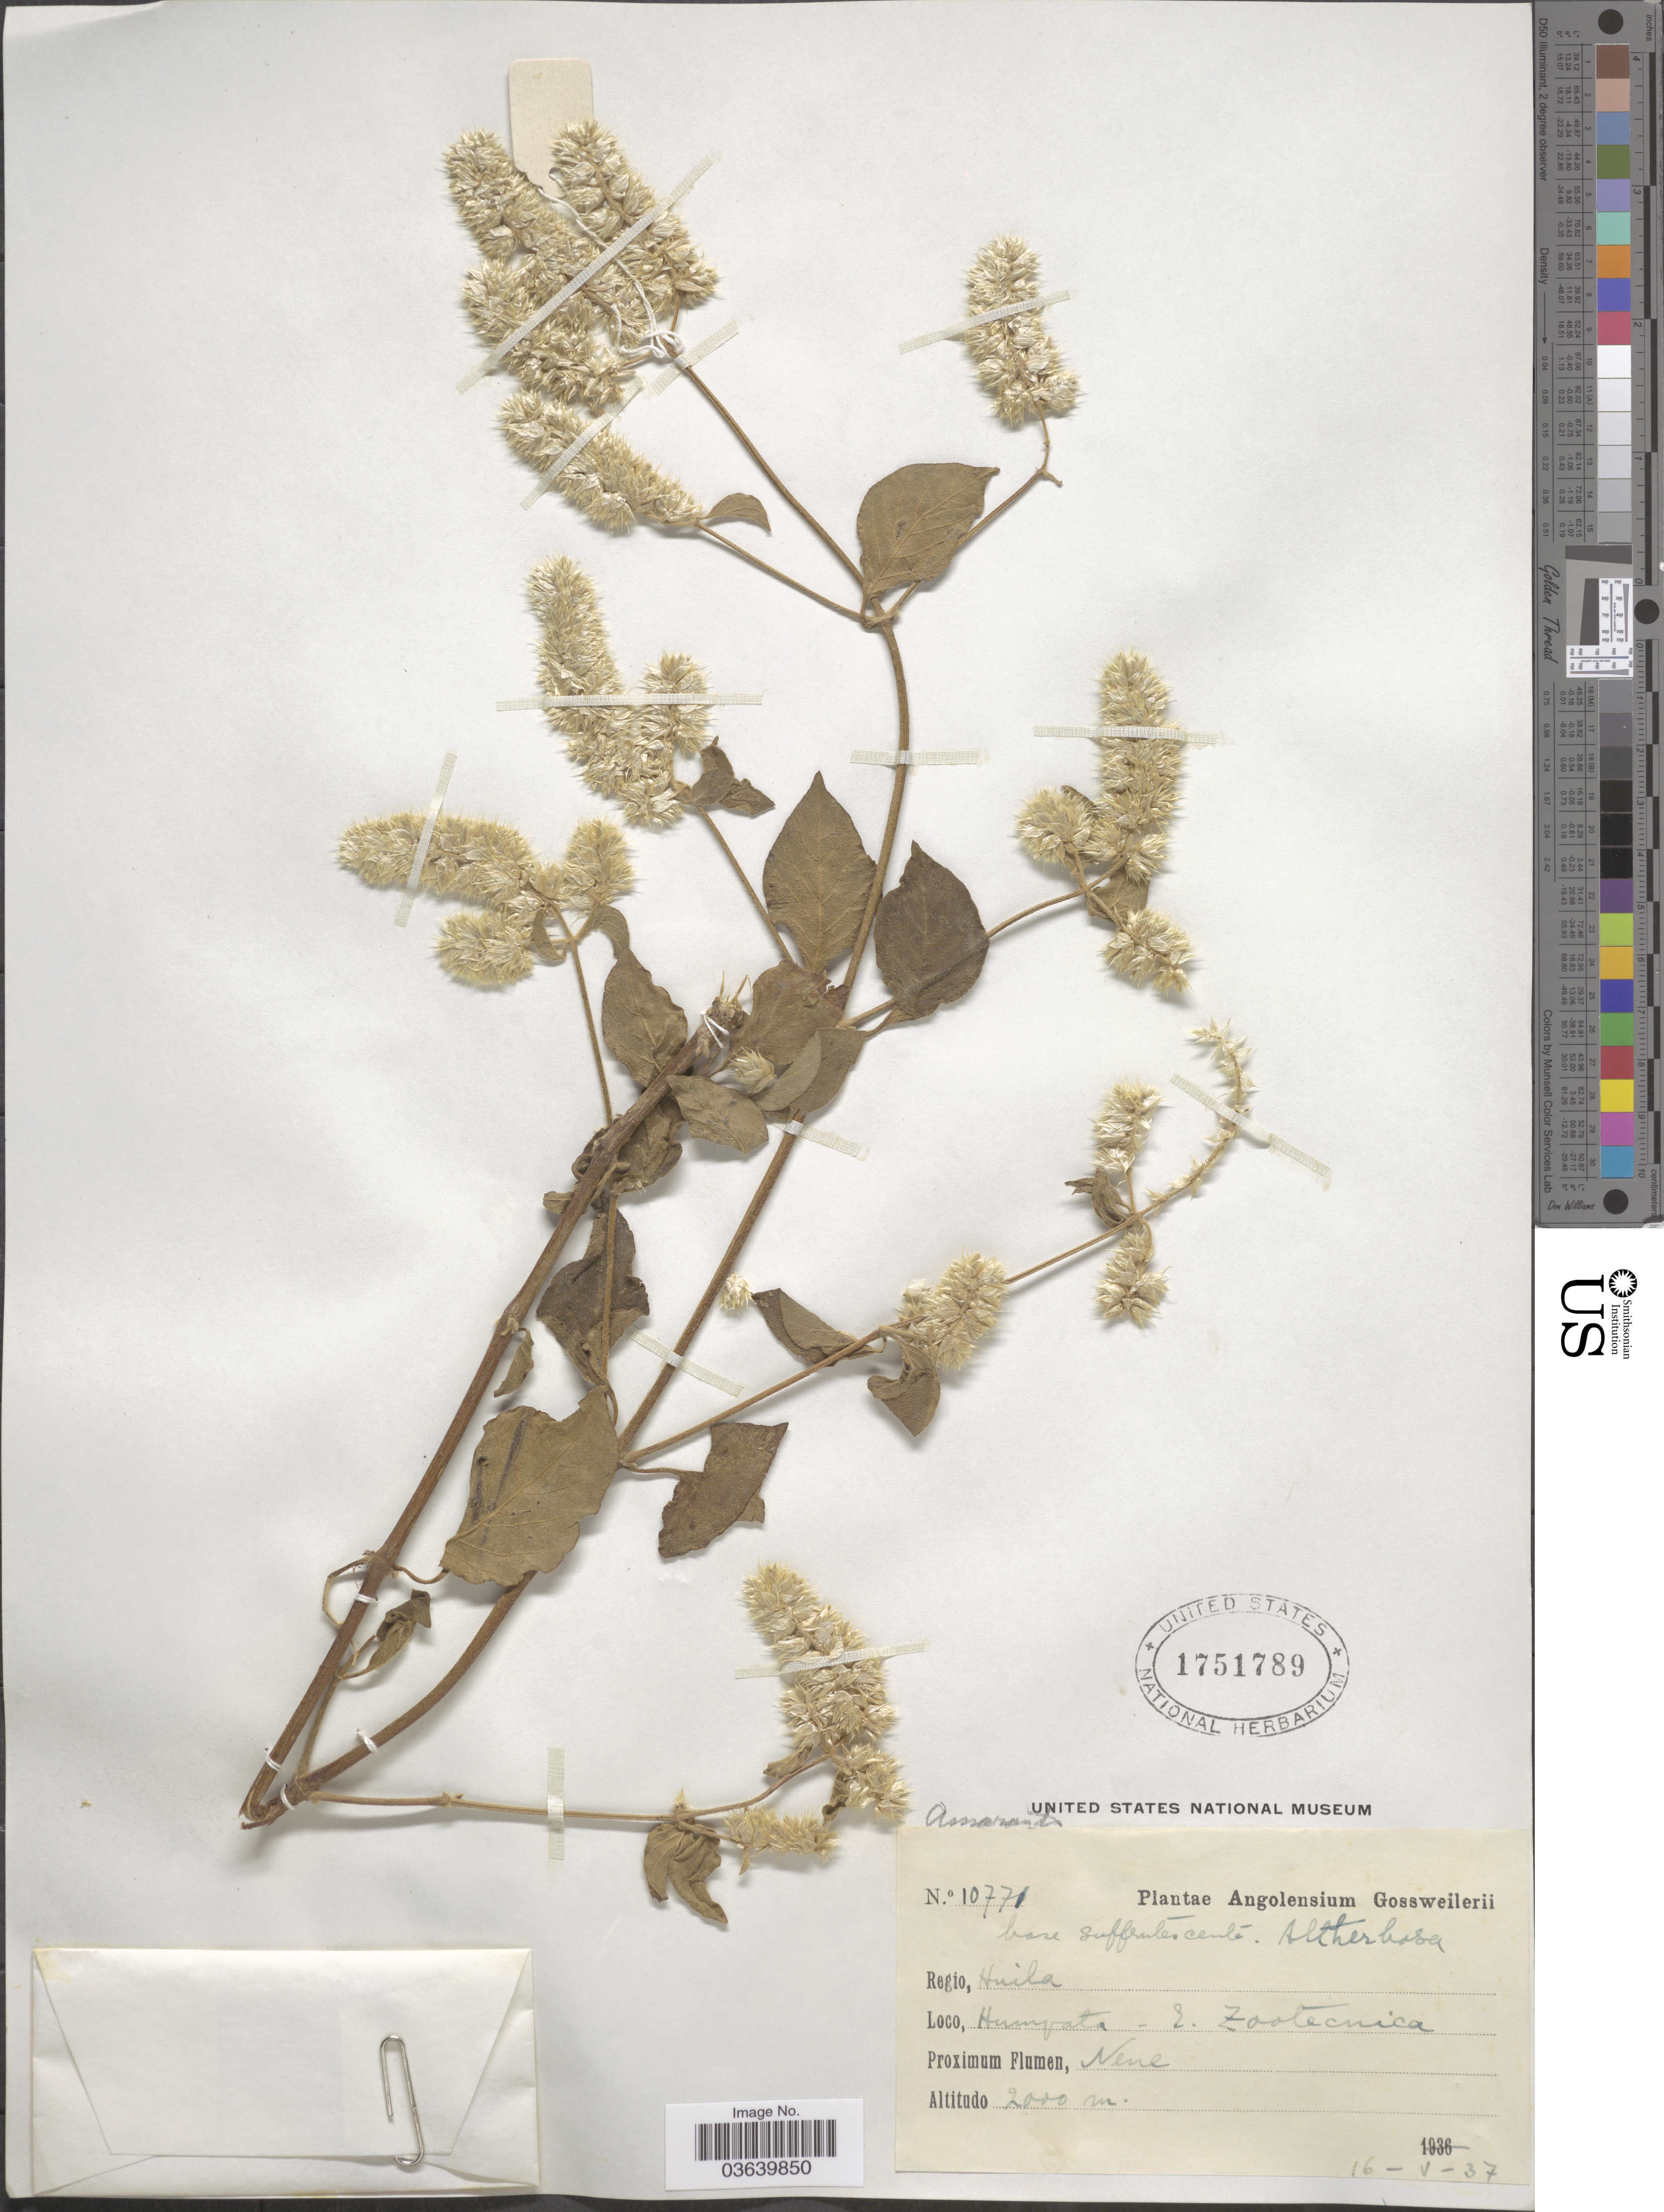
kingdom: Plantae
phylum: Tracheophyta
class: Magnoliopsida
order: Caryophyllales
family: Amaranthaceae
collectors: -. Gossweiler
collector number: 10771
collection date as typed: Transcribed d/m/y: 16/5/37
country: Angola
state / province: Huila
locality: Regio, Huila. Humpata. E. Zootecnica. Proximum Flumen, Nene.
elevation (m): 2000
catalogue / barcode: US 1751789